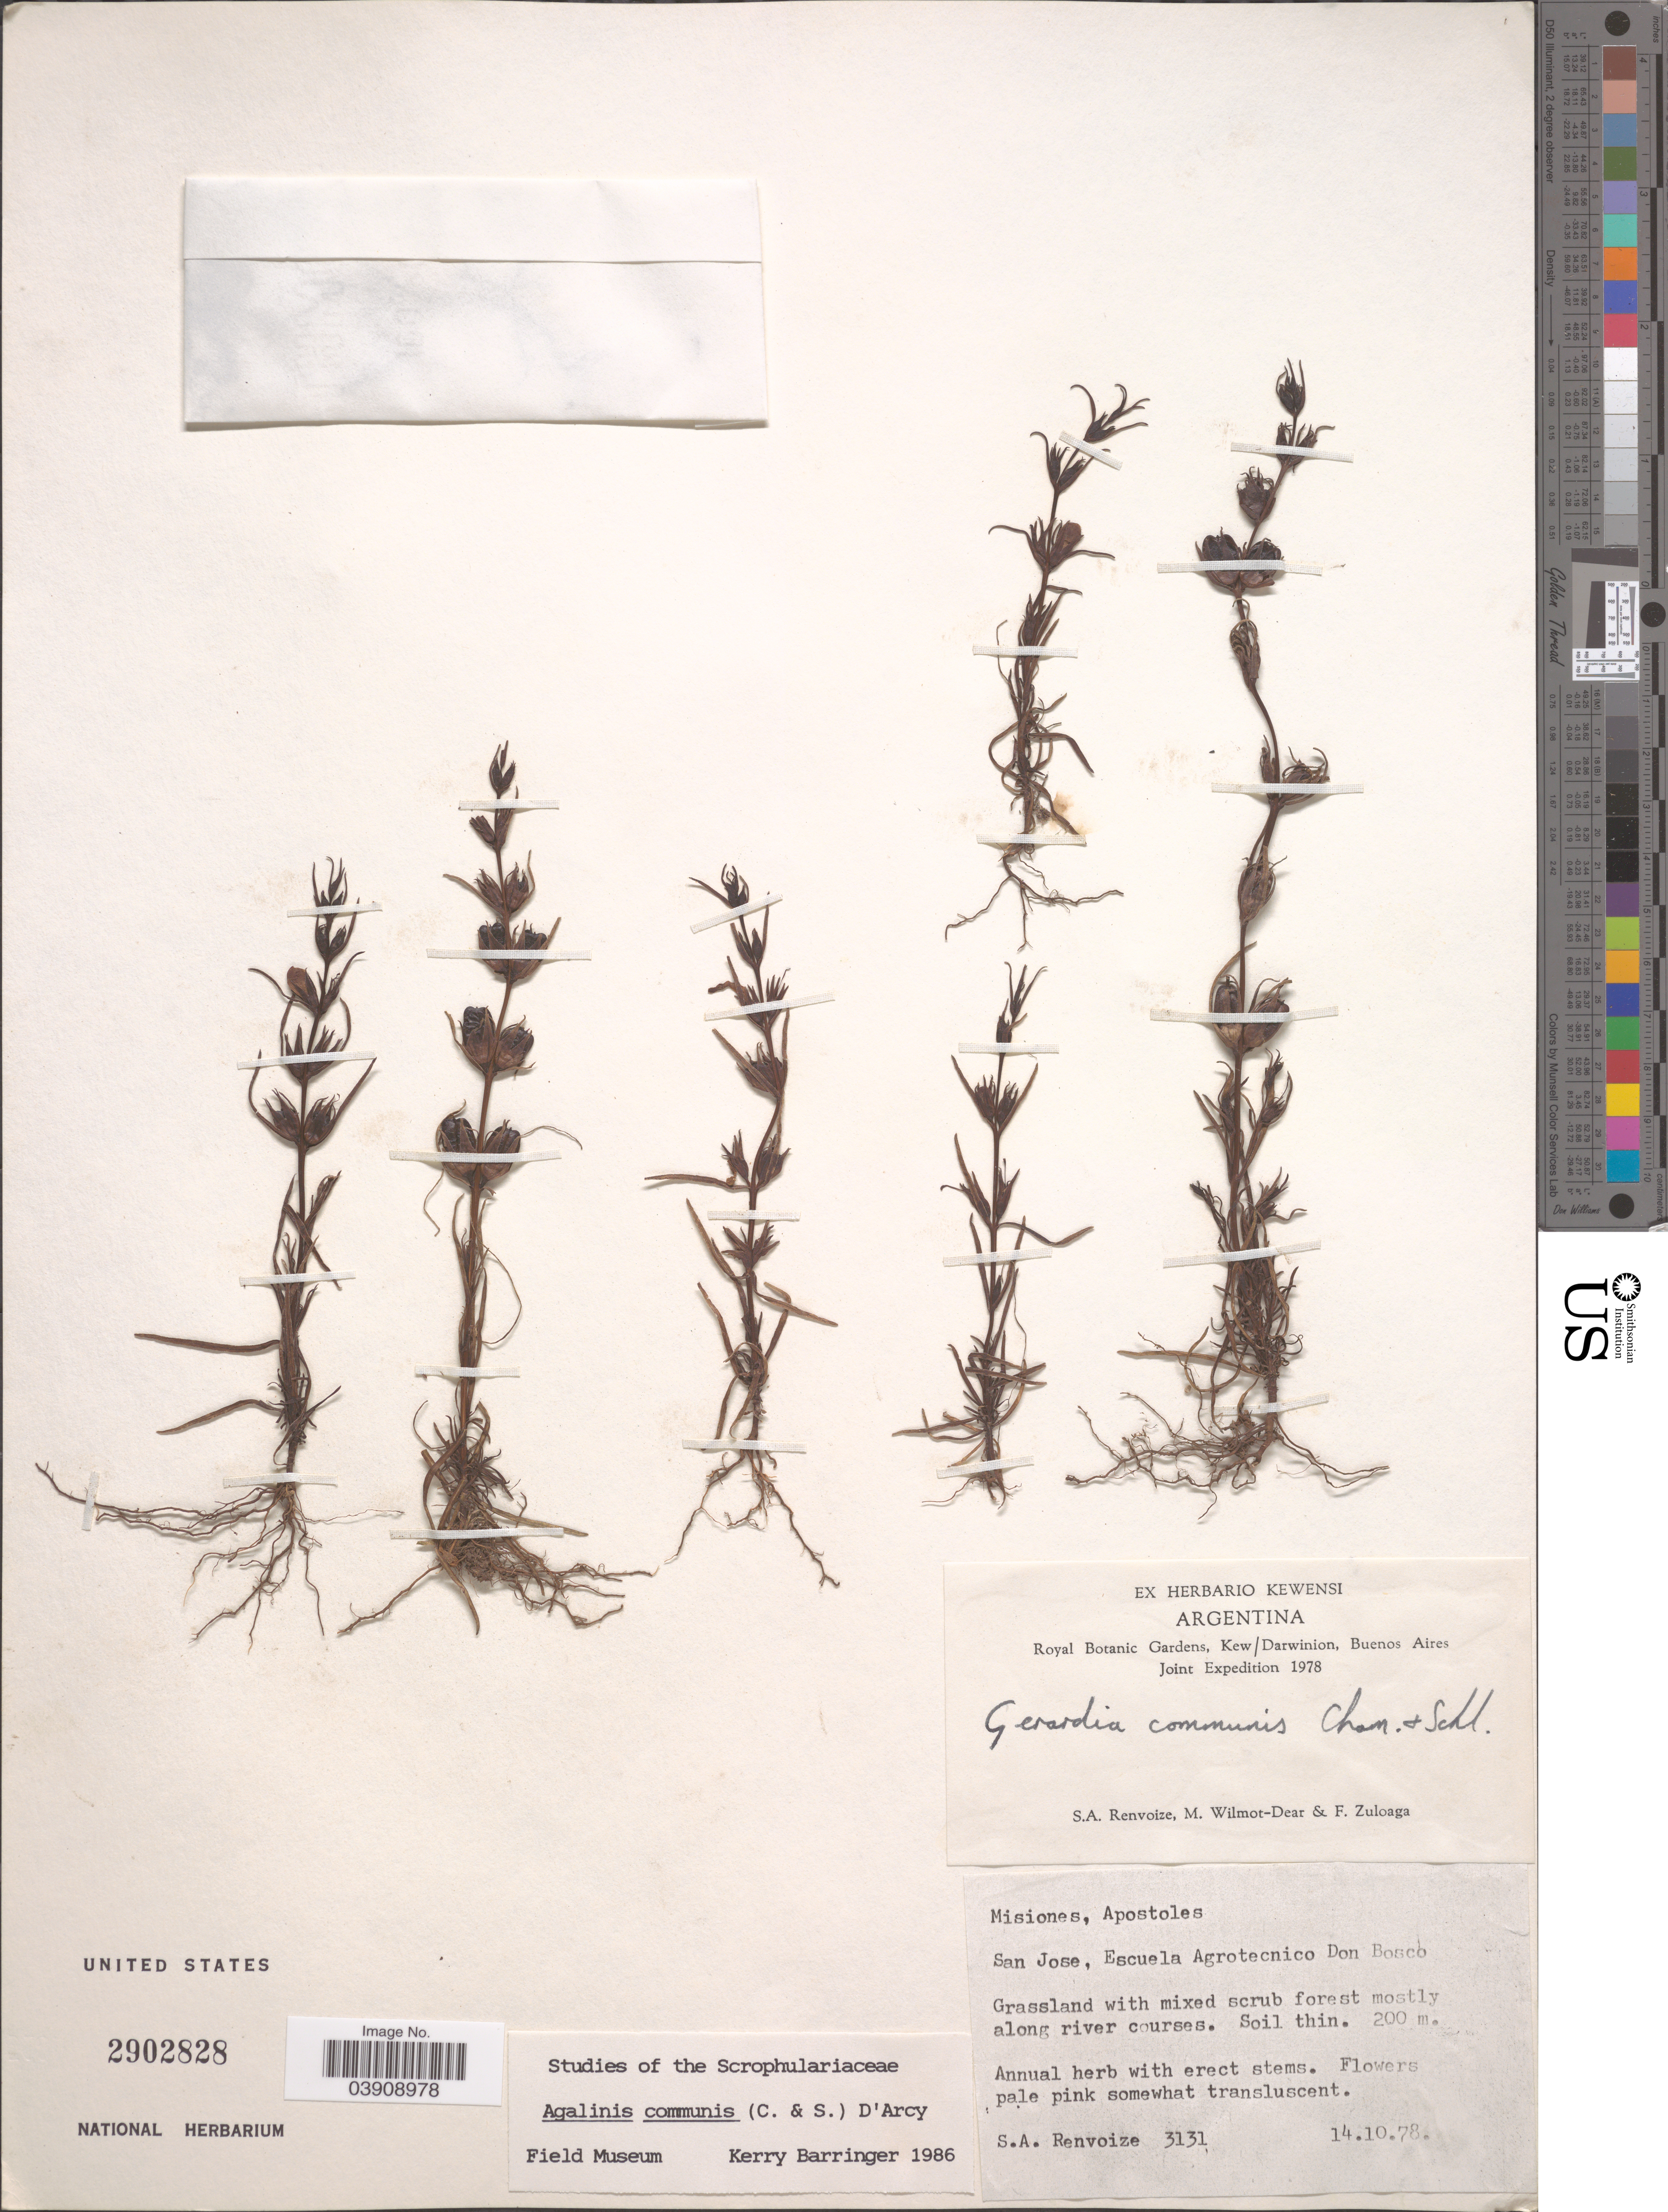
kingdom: Plantae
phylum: Tracheophyta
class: Magnoliopsida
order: Lamiales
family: Orobanchaceae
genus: Agalinis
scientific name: Agalinis communis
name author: (Cham. & Schltdl.) D'Arcy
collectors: S. A. Renvoize, M. Wilmot-Dear & F. Zuloaga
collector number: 3131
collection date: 1978-10-14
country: Argentina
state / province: Misiones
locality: Apostoles. San Jose, Escuala Agrotecnico Don Bosco.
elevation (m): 200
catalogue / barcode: US 2902828